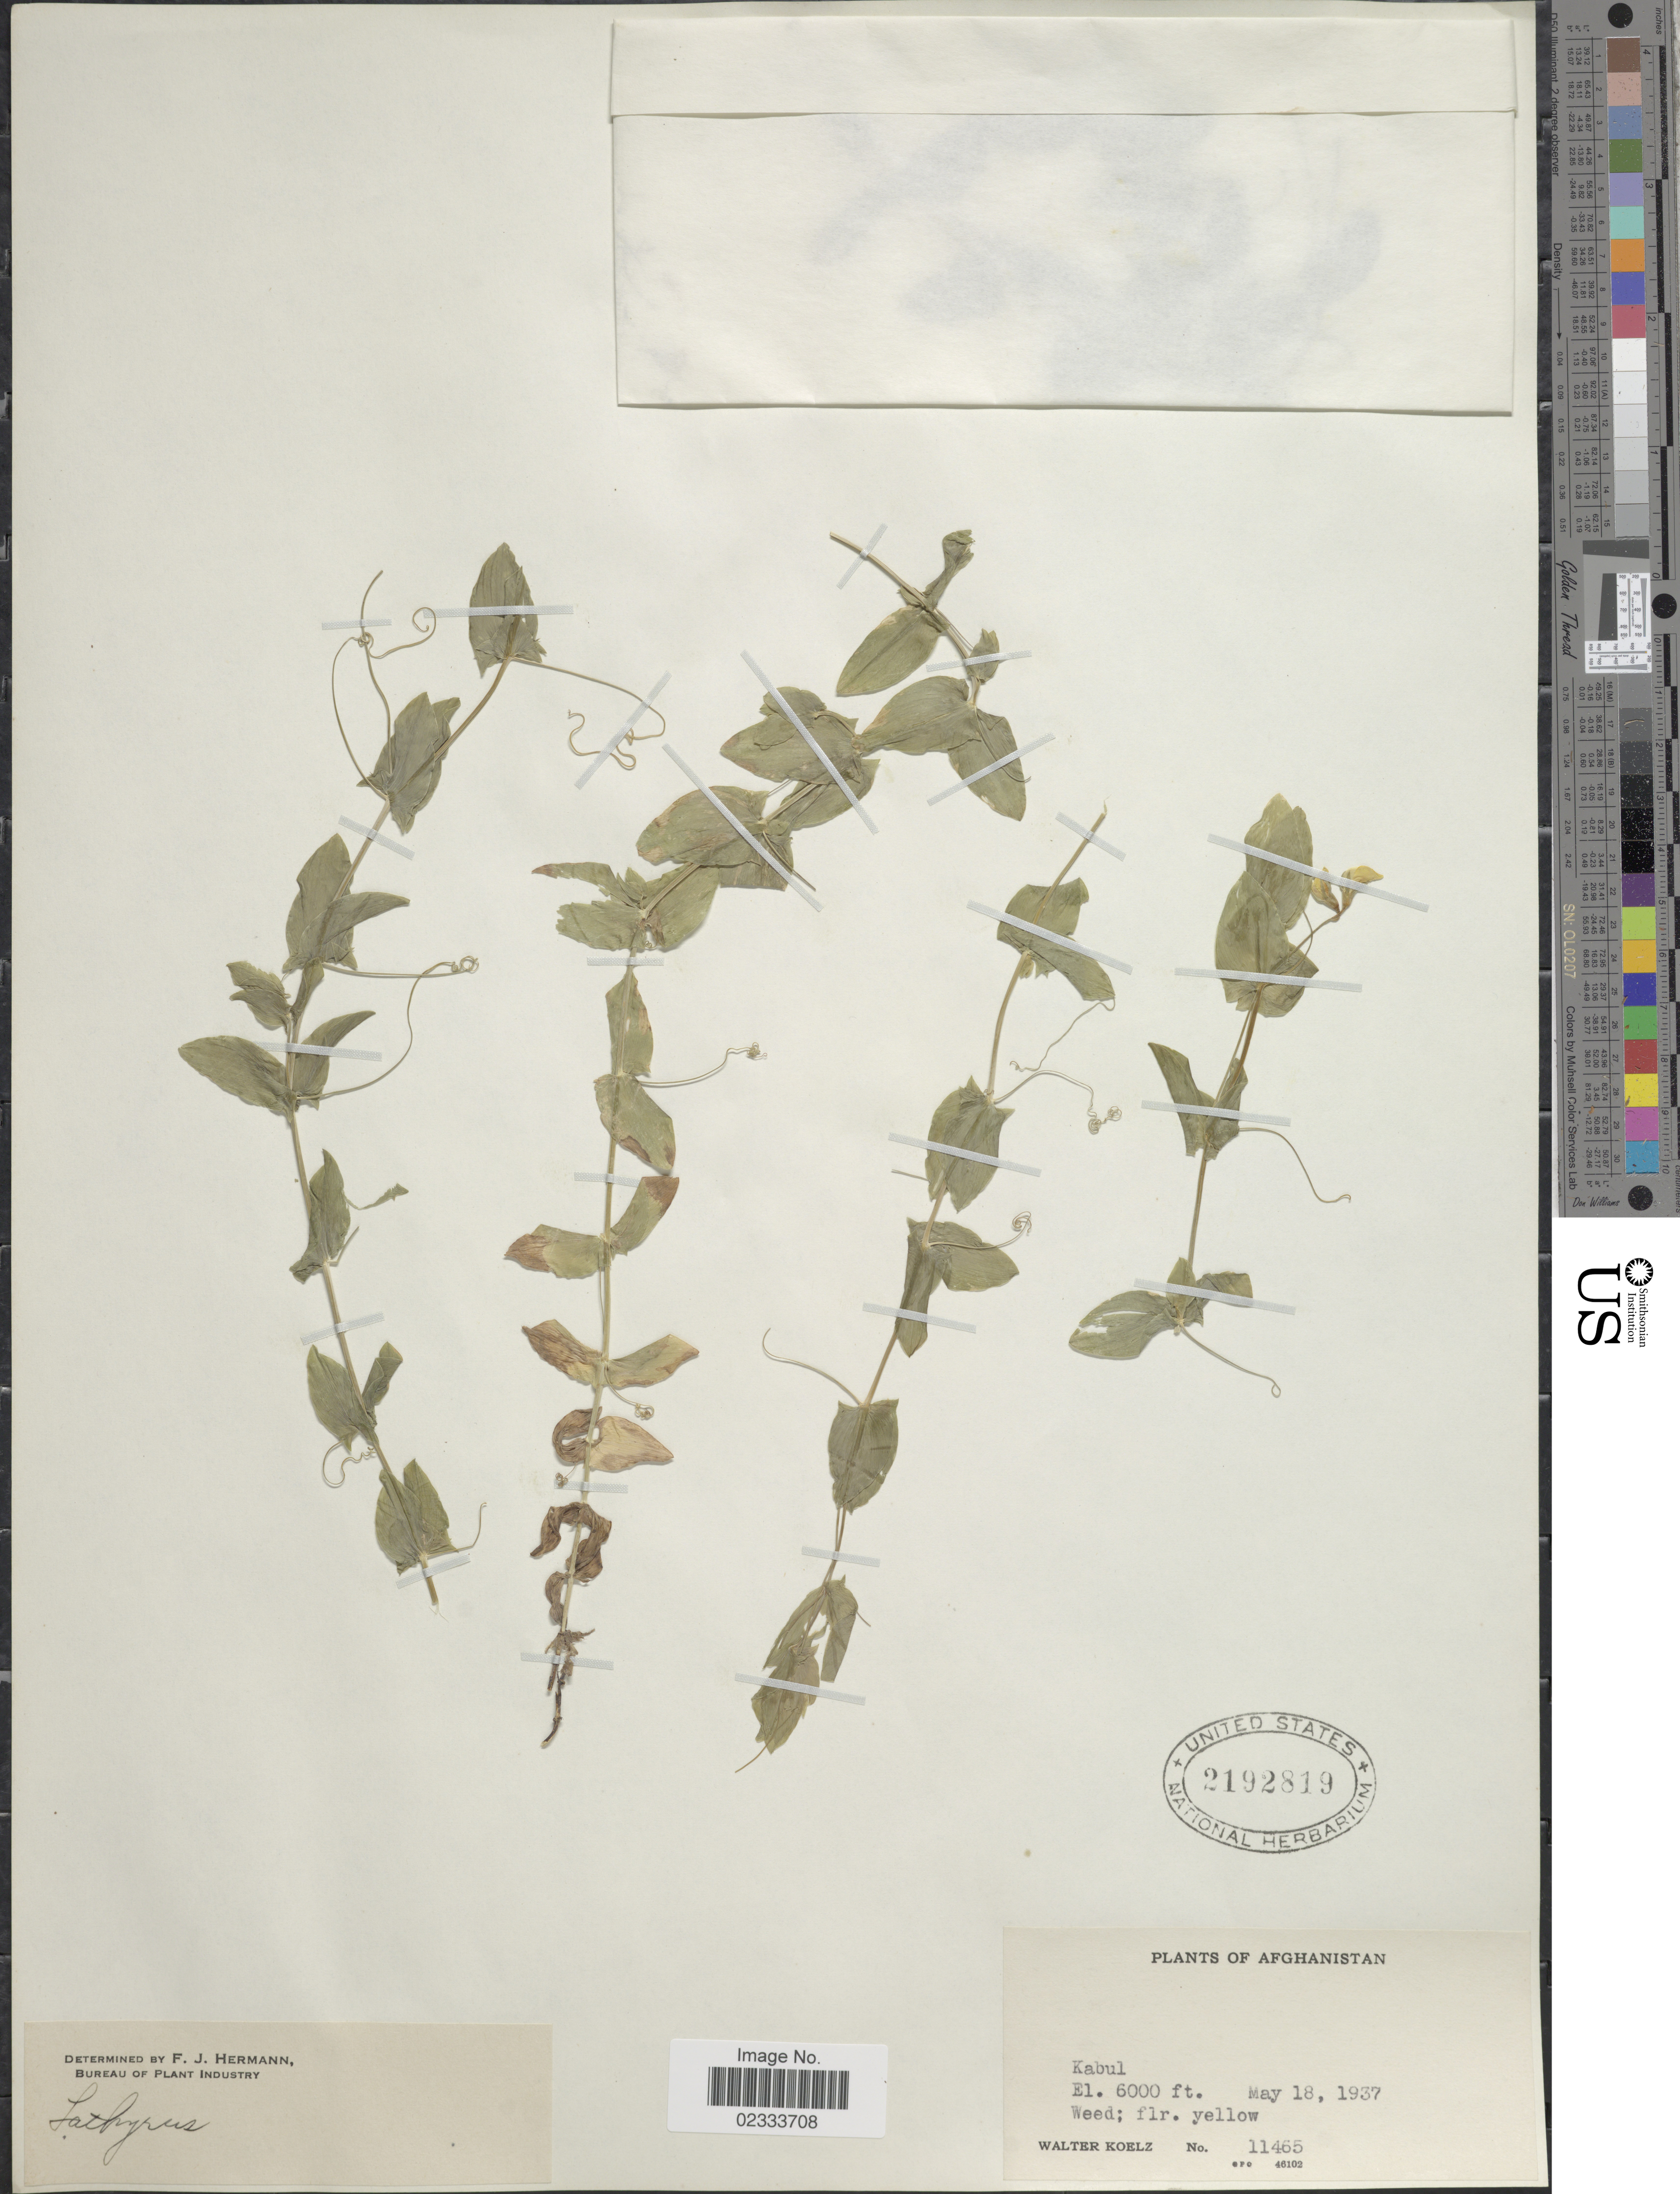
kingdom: Plantae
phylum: Tracheophyta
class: Magnoliopsida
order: Fabales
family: Fabaceae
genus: Lathyrus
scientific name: Lathyrus sp.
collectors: W. N. Koelz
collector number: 11465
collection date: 1937-05-18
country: Afghanistan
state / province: Kabul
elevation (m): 1829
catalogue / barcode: US 2192819